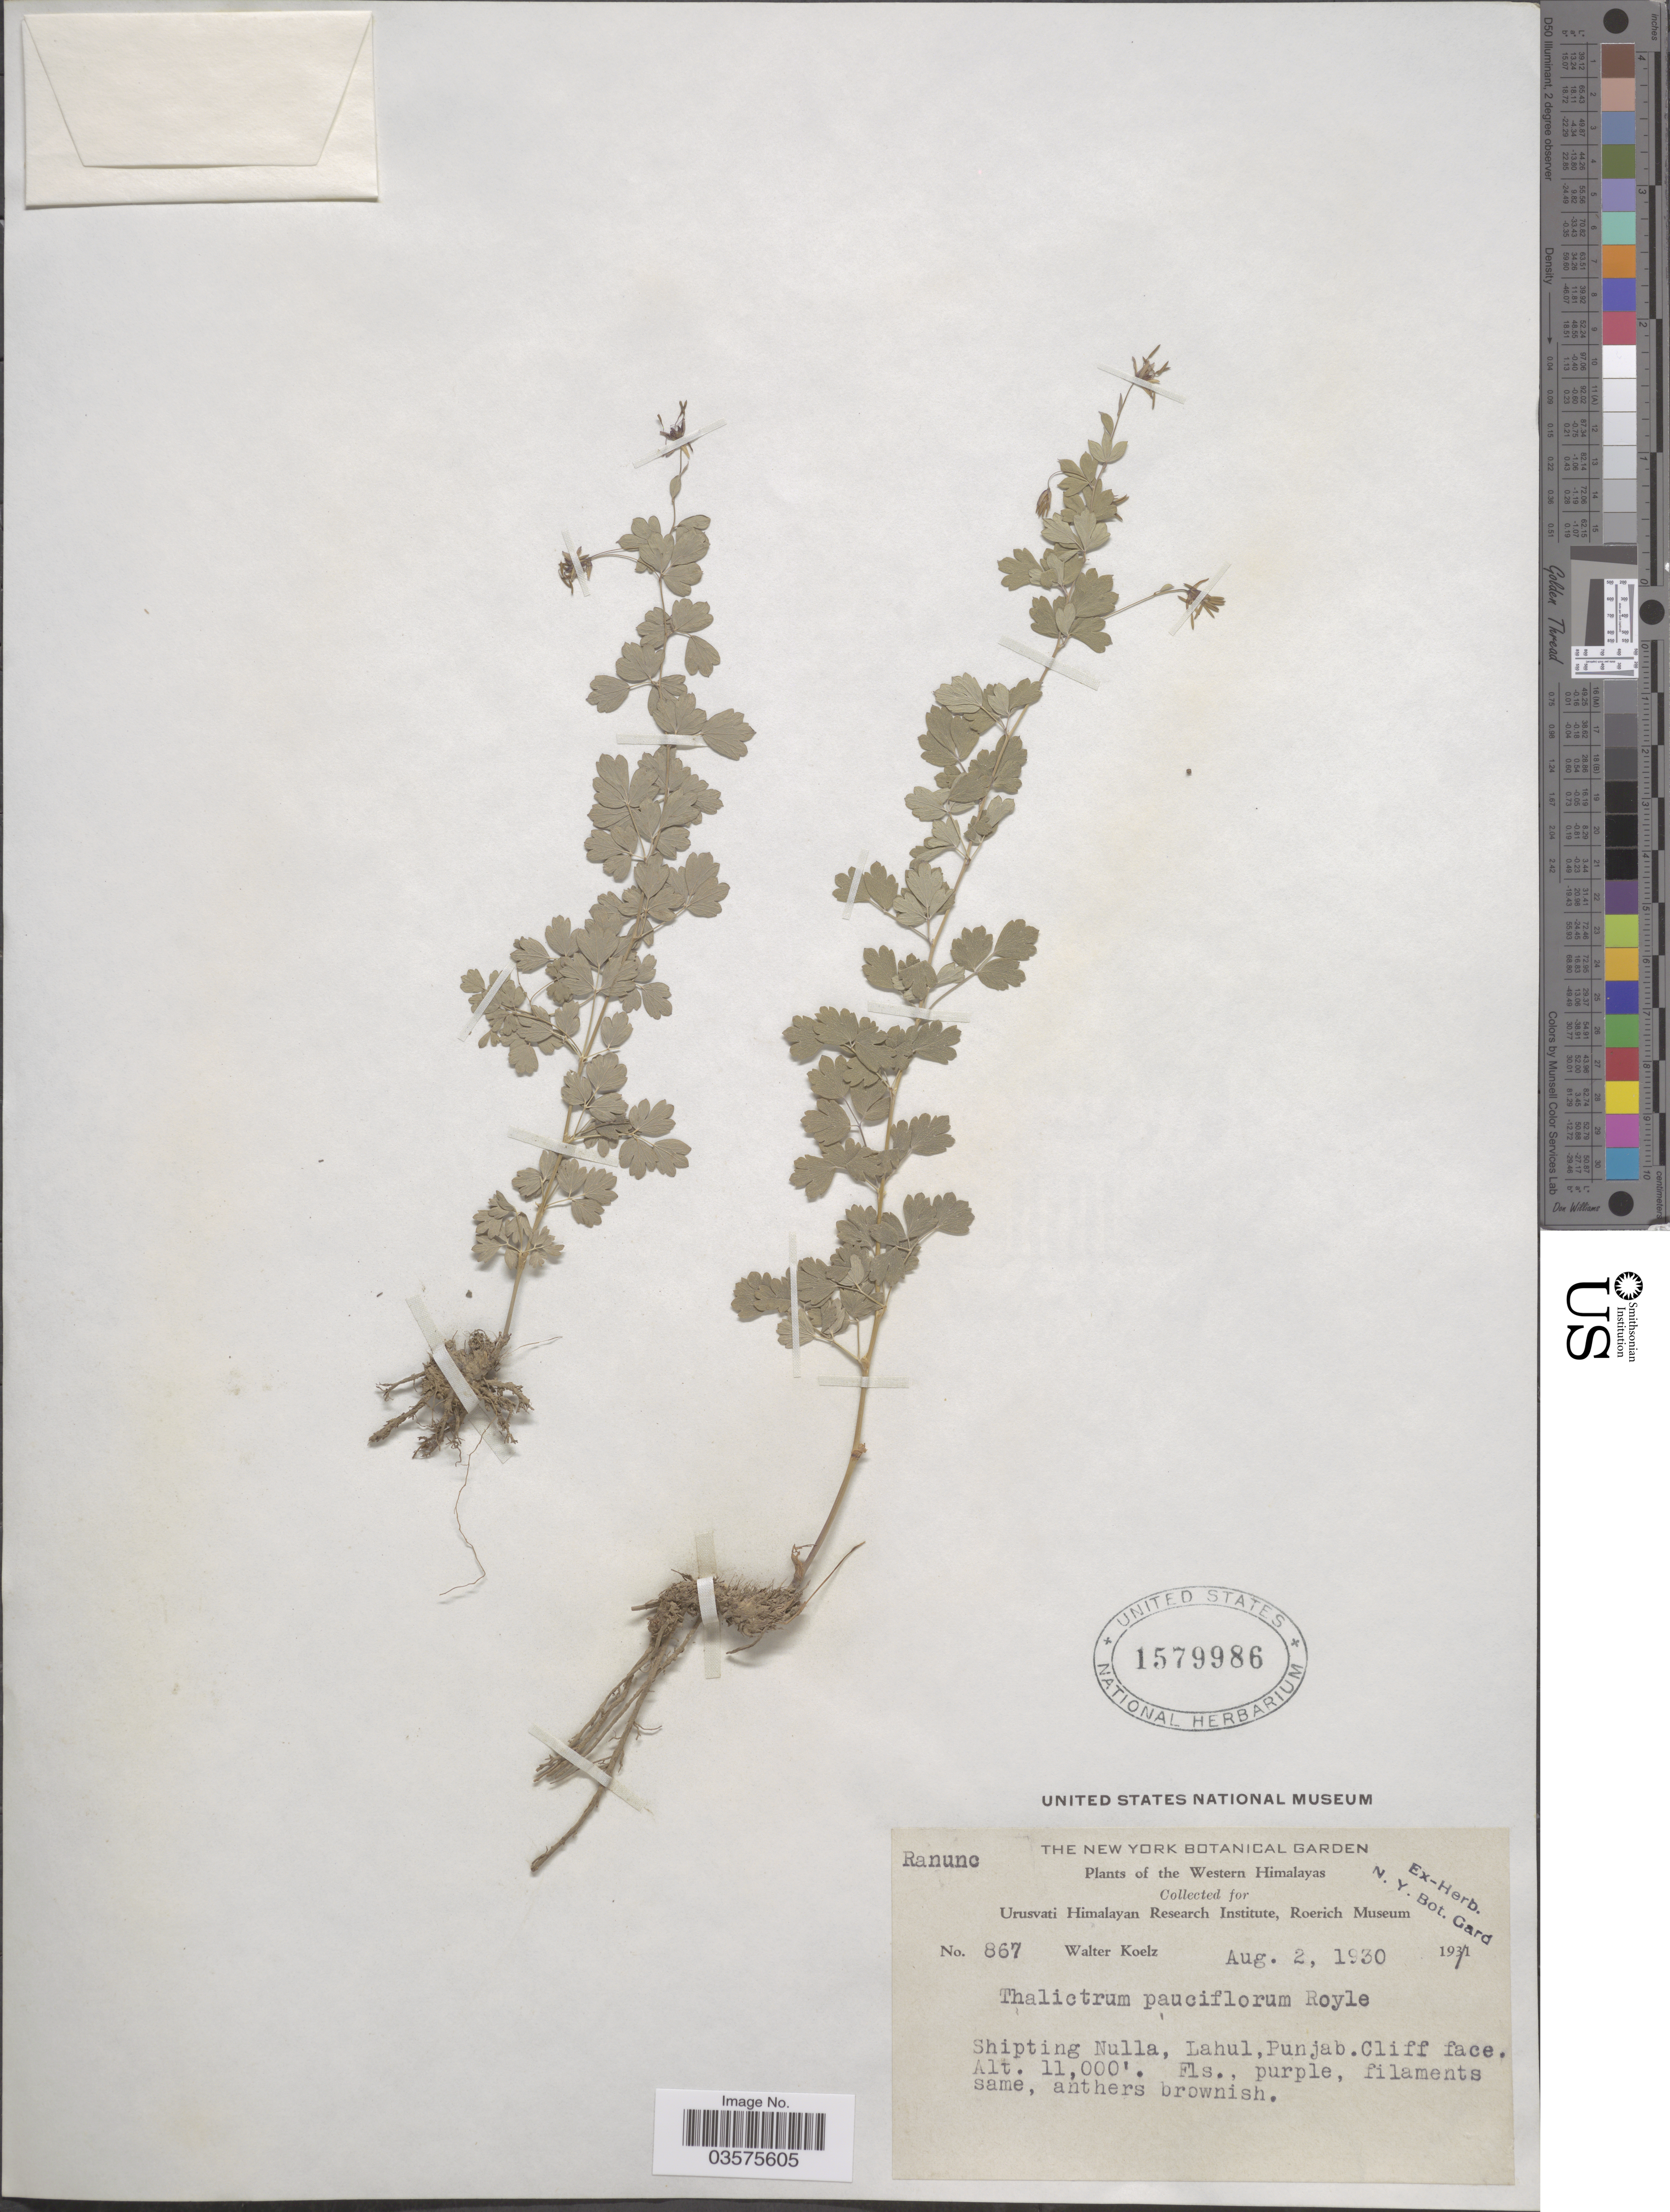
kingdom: Plantae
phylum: Tracheophyta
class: Magnoliopsida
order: Ranunculales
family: Ranunculaceae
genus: Thalictrum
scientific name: Thalictrum pauciflorum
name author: Royle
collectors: W. N. Koelz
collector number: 867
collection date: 1930-08-02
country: India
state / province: Punjab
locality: Western Himalayas. Shipting Nulla, Lahul.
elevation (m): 3353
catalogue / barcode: US 1579986